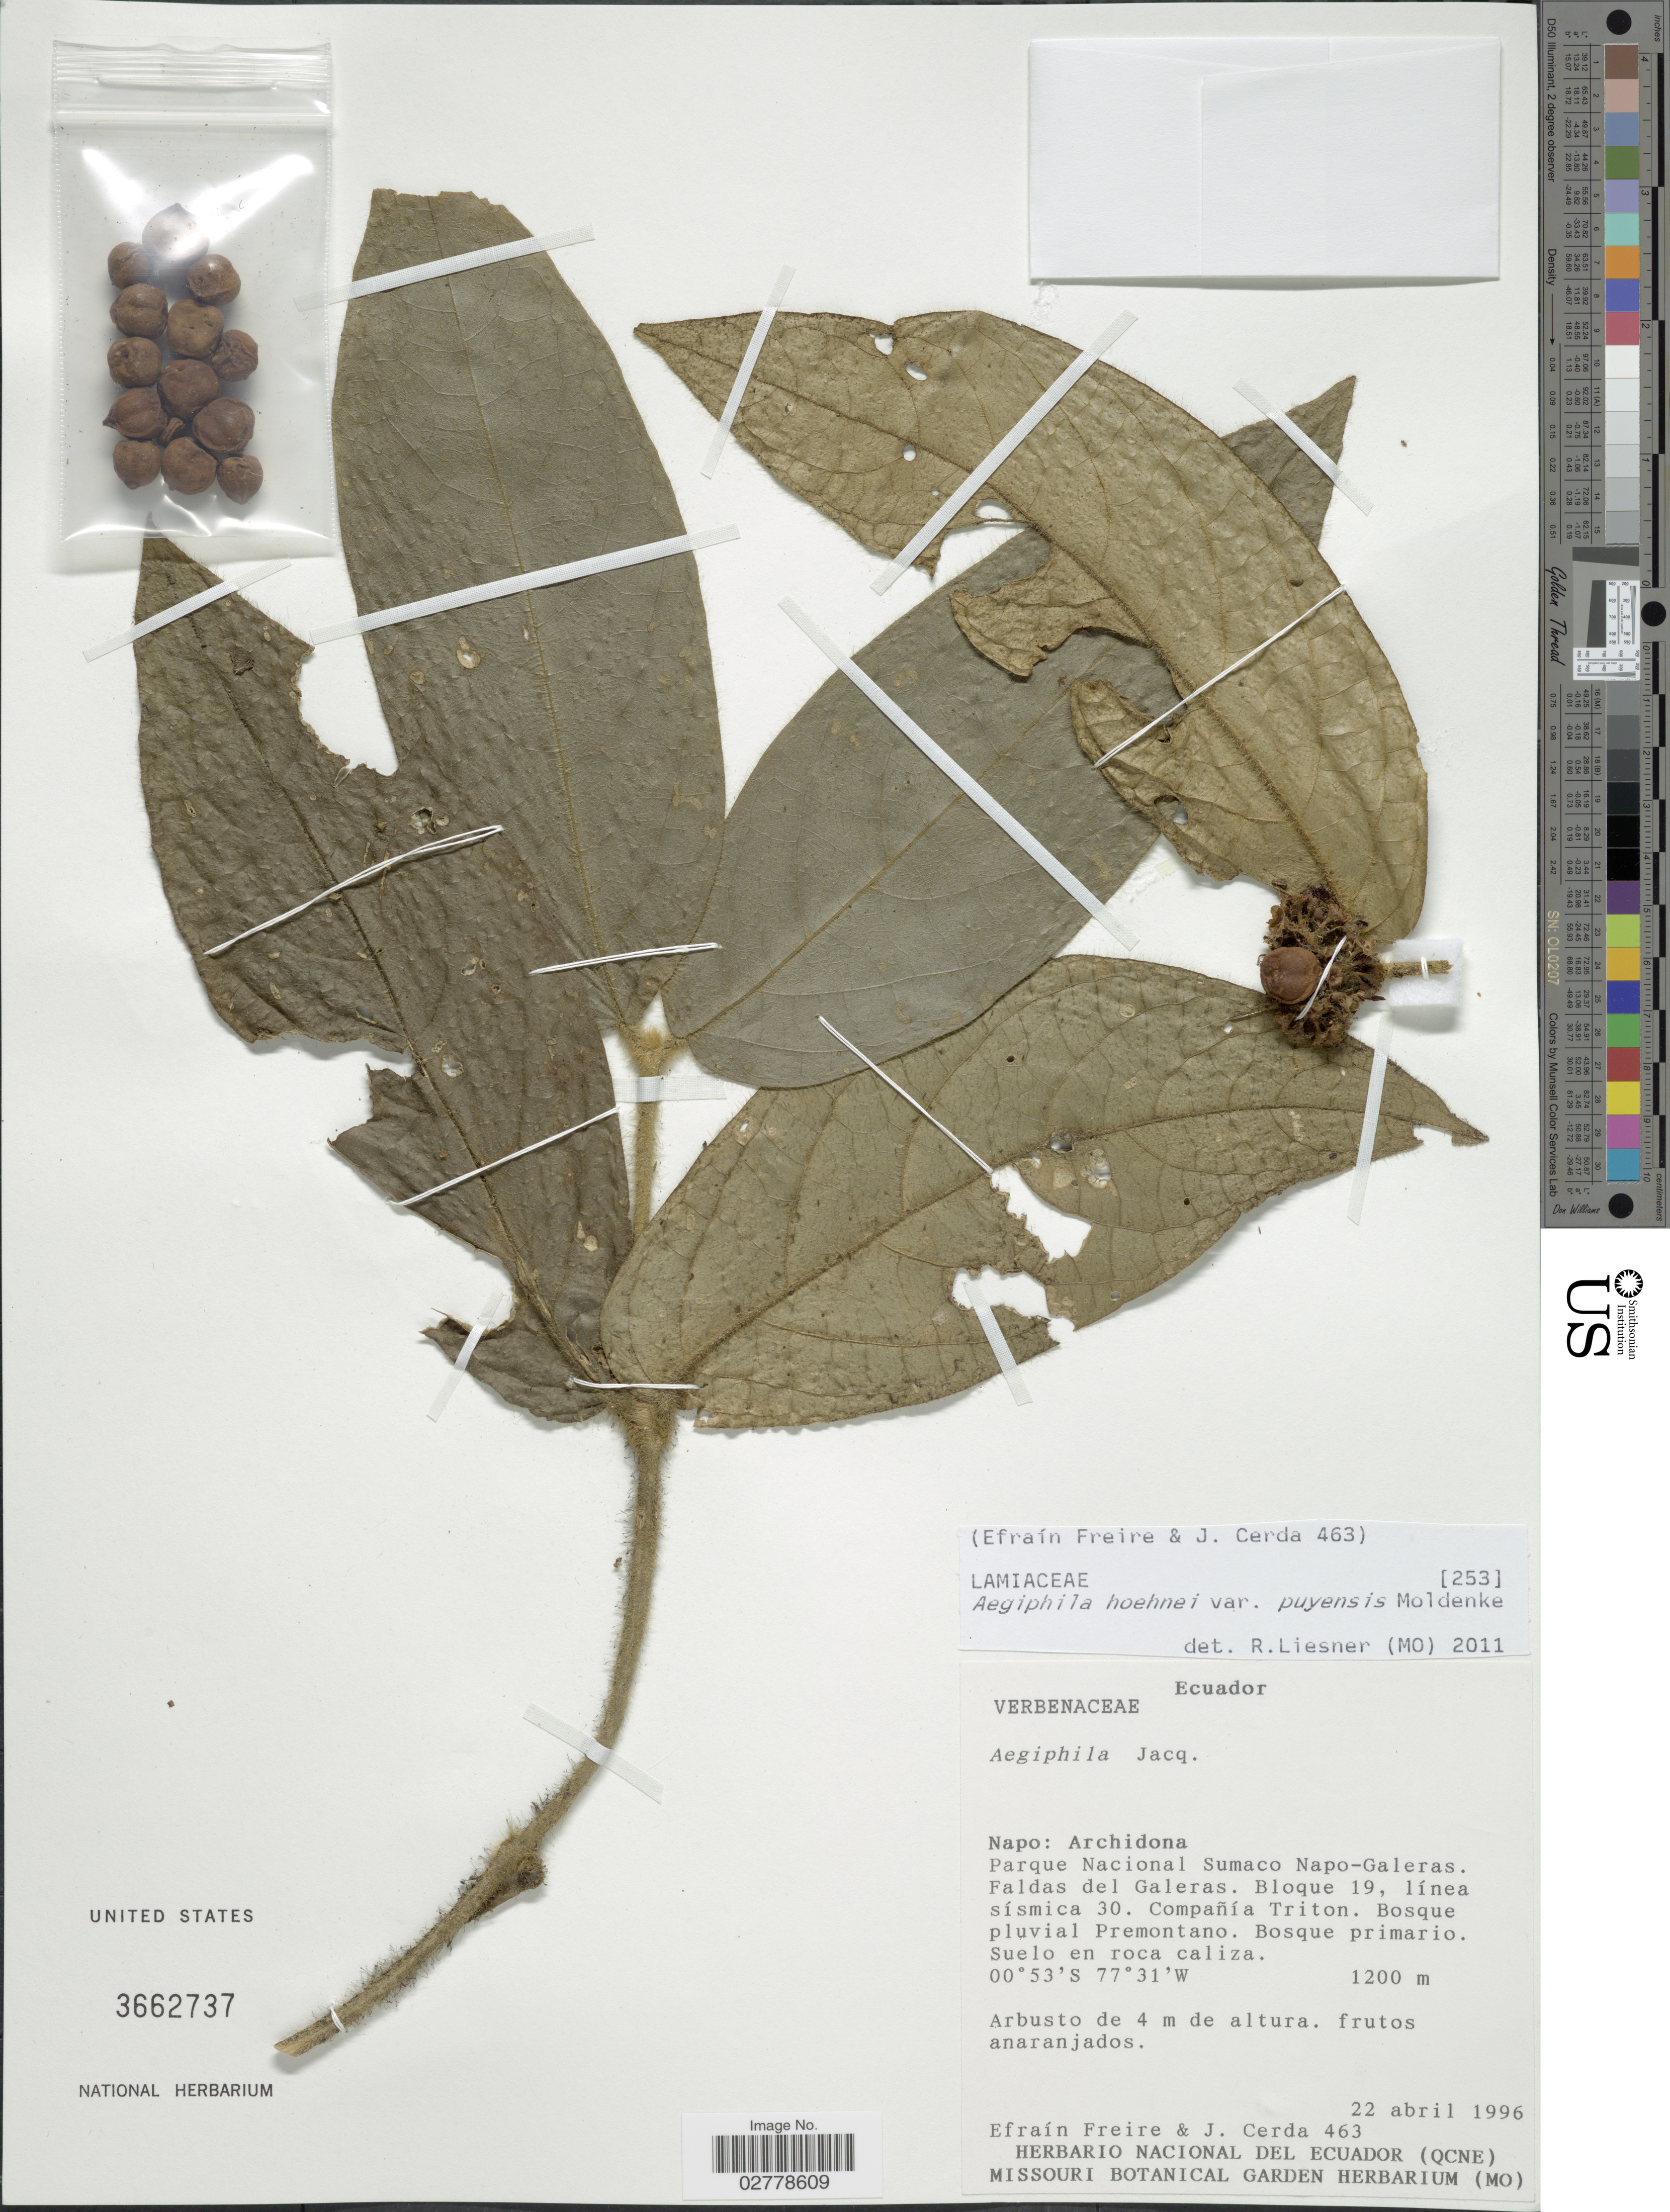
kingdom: Plantae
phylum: Tracheophyta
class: Magnoliopsida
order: Lamiales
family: Lamiaceae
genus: Aegiphila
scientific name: Aegiphila hoehnei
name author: Moldenke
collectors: E. Freire & J. Cerda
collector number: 463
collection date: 1996-04-22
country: Ecuador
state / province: Napo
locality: Napo: Archidona. Parque Nacional Sumaco Napo-Galeras. Faldas del Galeras. Bloque 19, línea sísmica 30. Compañía Triton. Bosque pluvial Premontano.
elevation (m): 1200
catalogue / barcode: US 3662737